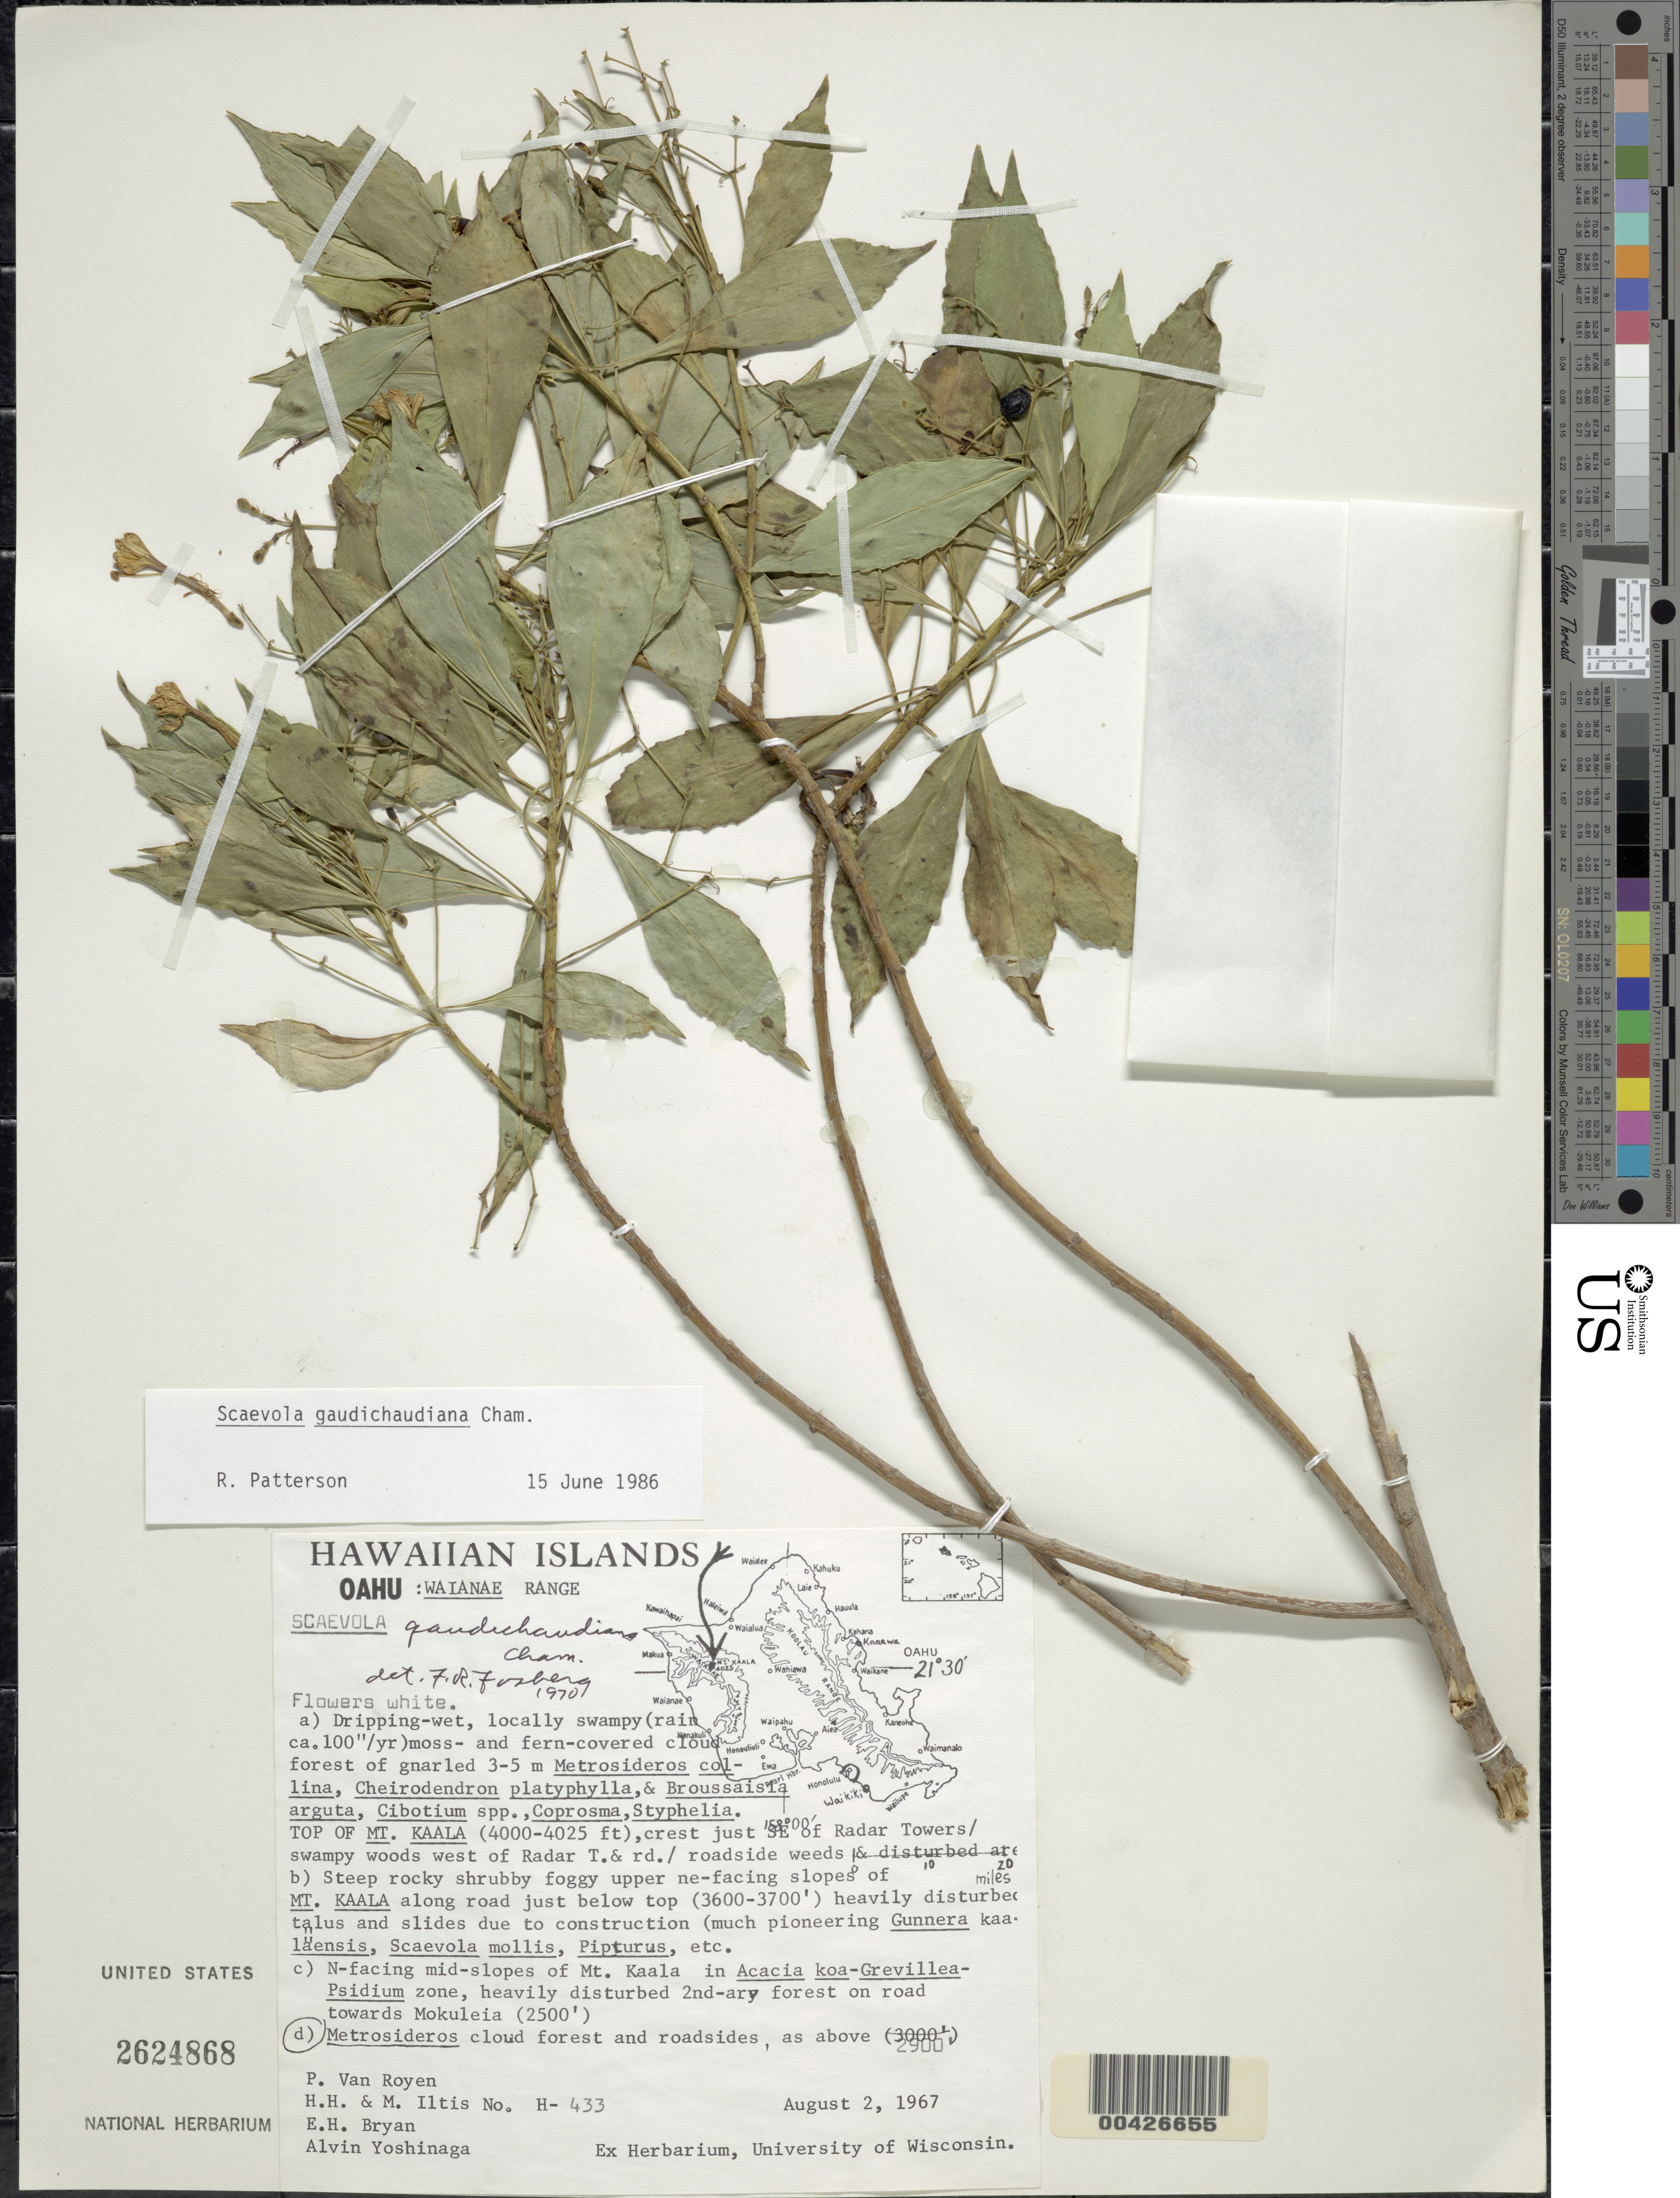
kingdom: Plantae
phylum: Tracheophyta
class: Magnoliopsida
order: Asterales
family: Goodeniaceae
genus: Scaevola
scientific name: Scaevola gaudichaudiana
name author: Cham.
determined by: Patterson, R.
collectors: P. van Royen, H. H. Iltis, M. G. Iltis, E. Bryan & A. Yoshinaga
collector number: H-433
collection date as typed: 2 Aug 1967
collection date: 1967-08-02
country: United States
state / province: Hawaii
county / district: Honolulu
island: Oahu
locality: Waianae Range, N-facing mid-slopes of Mt. Kaala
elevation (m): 884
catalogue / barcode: US 2624868